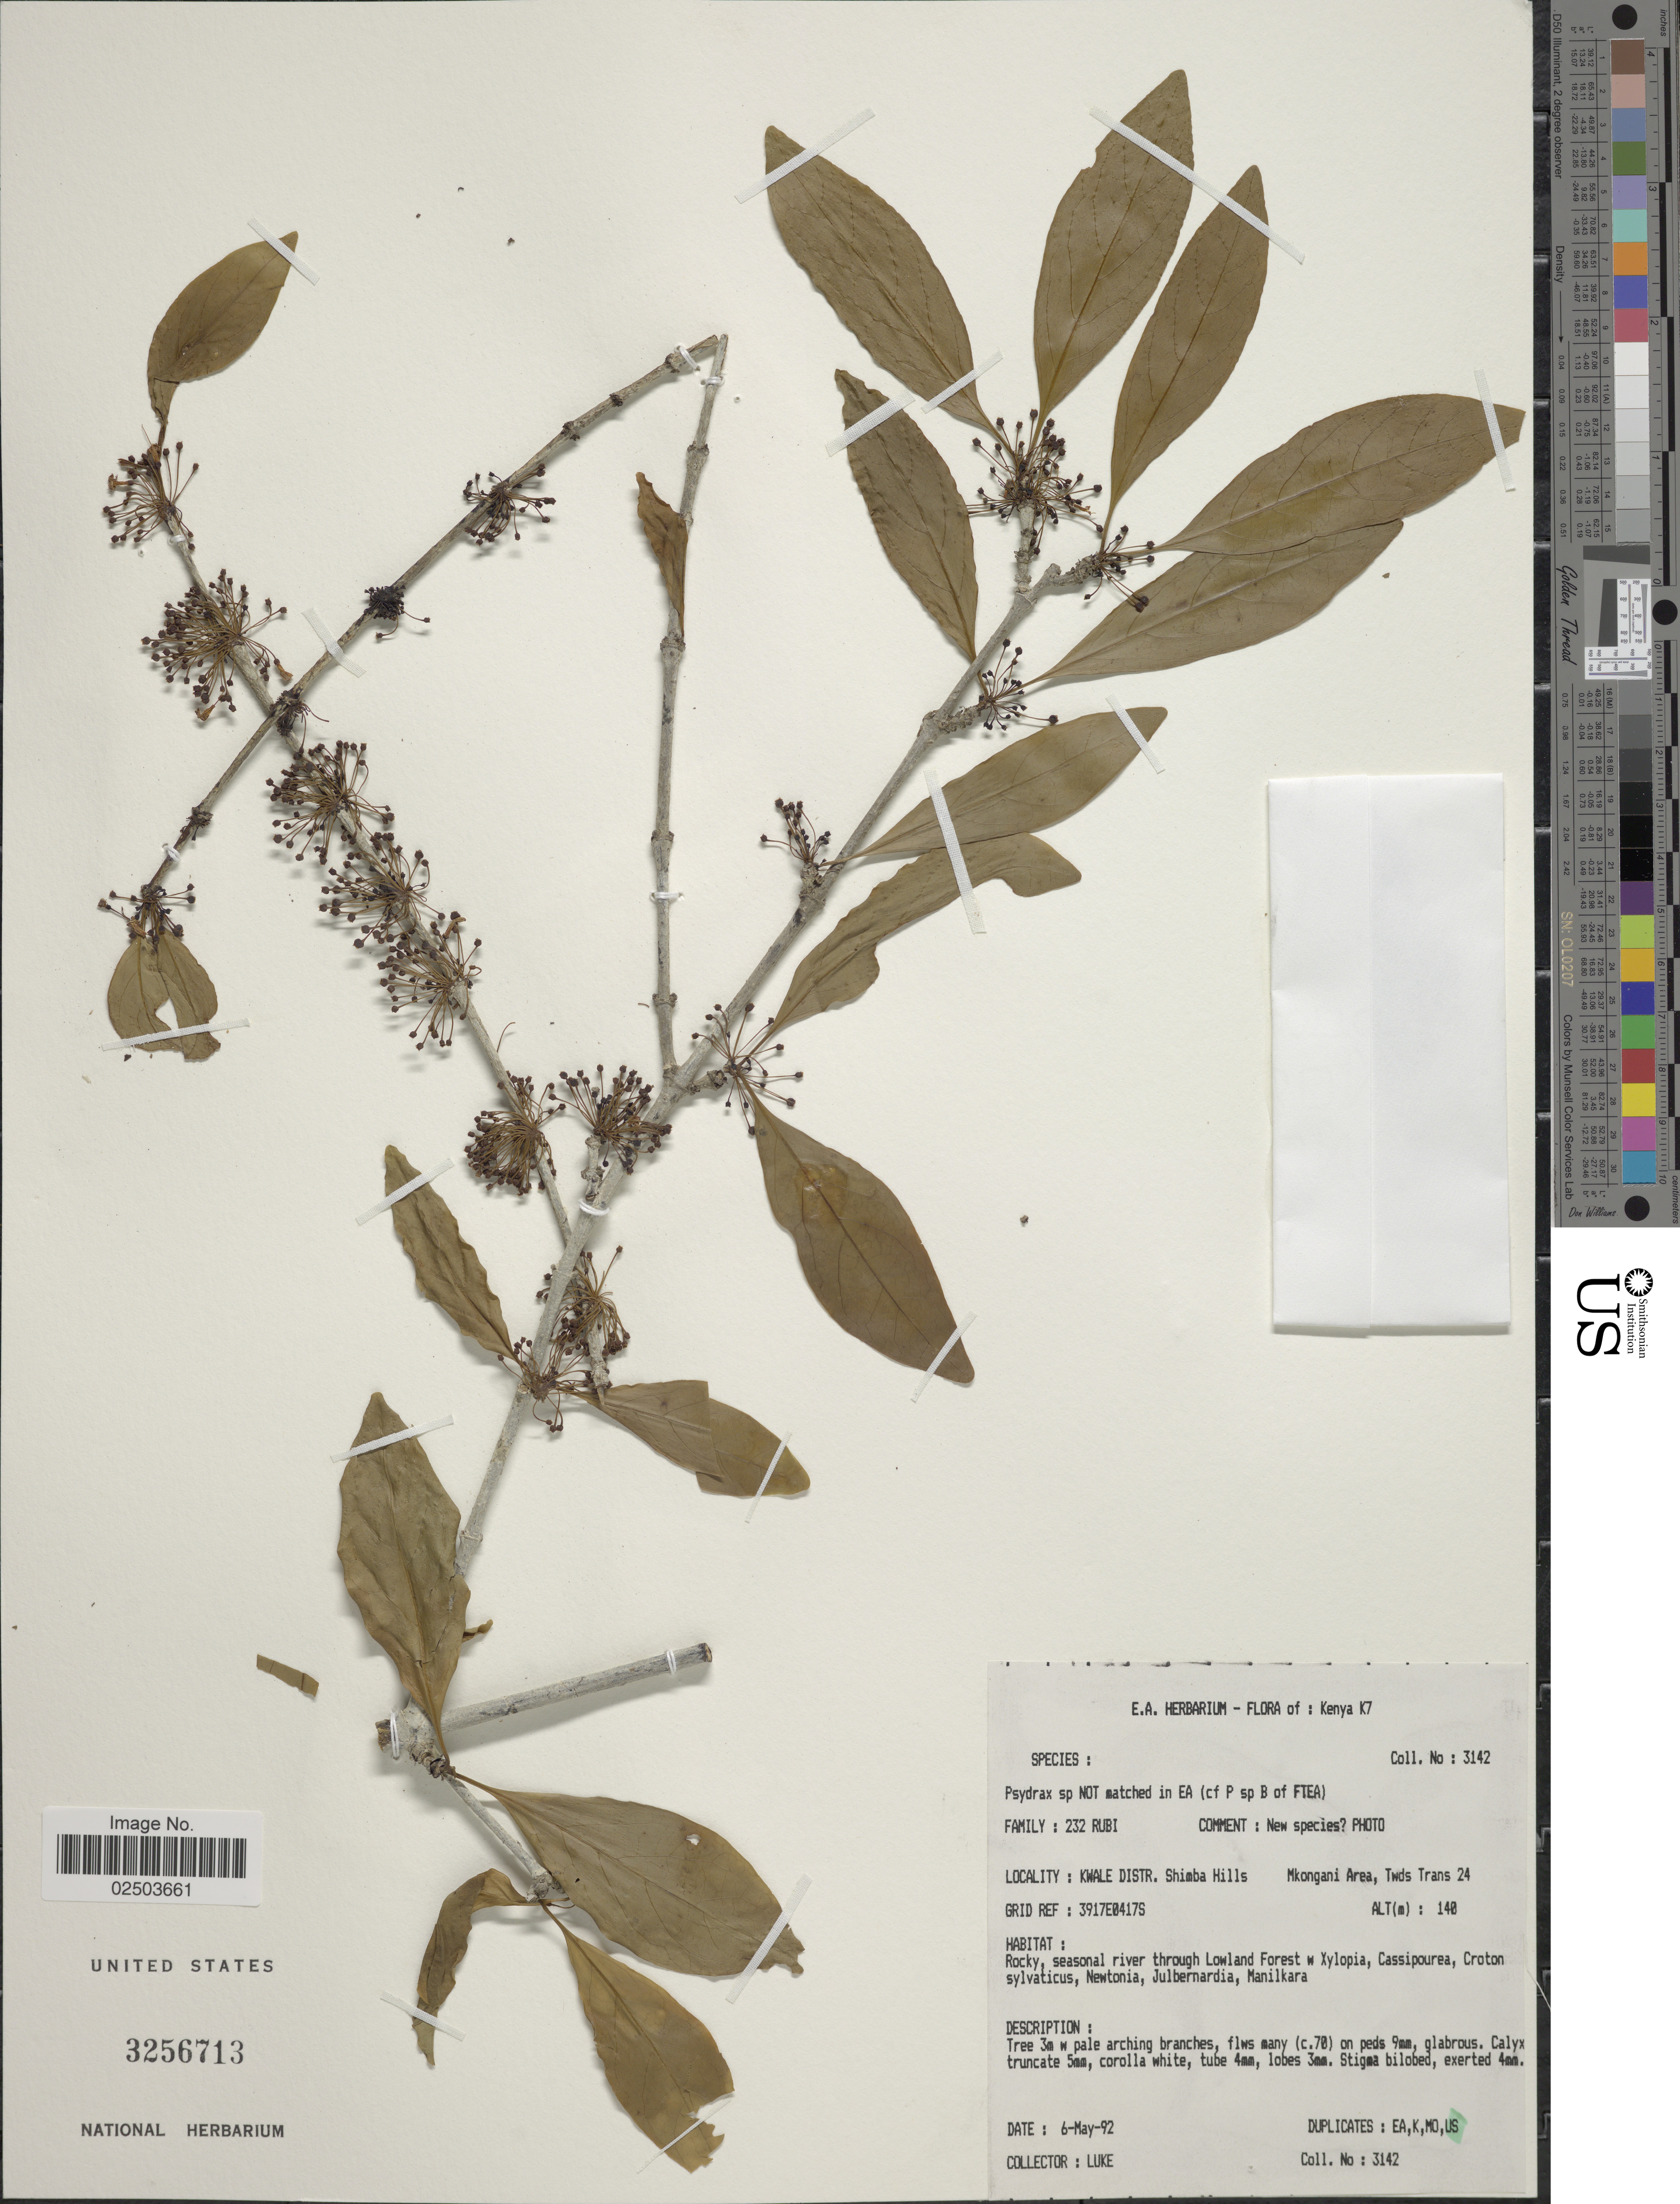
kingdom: Plantae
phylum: Tracheophyta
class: Magnoliopsida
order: Gentianales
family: Rubiaceae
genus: Psydrax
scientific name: Psydrax sp.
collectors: -. Luke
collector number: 3142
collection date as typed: Transcribed d/m/y: 6/5/92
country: Kenya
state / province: Kwale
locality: Kenya K7. Kwale Distr. Shimba Hills, Mkongani Area, Twds Trans 24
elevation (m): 140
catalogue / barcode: US 3256713